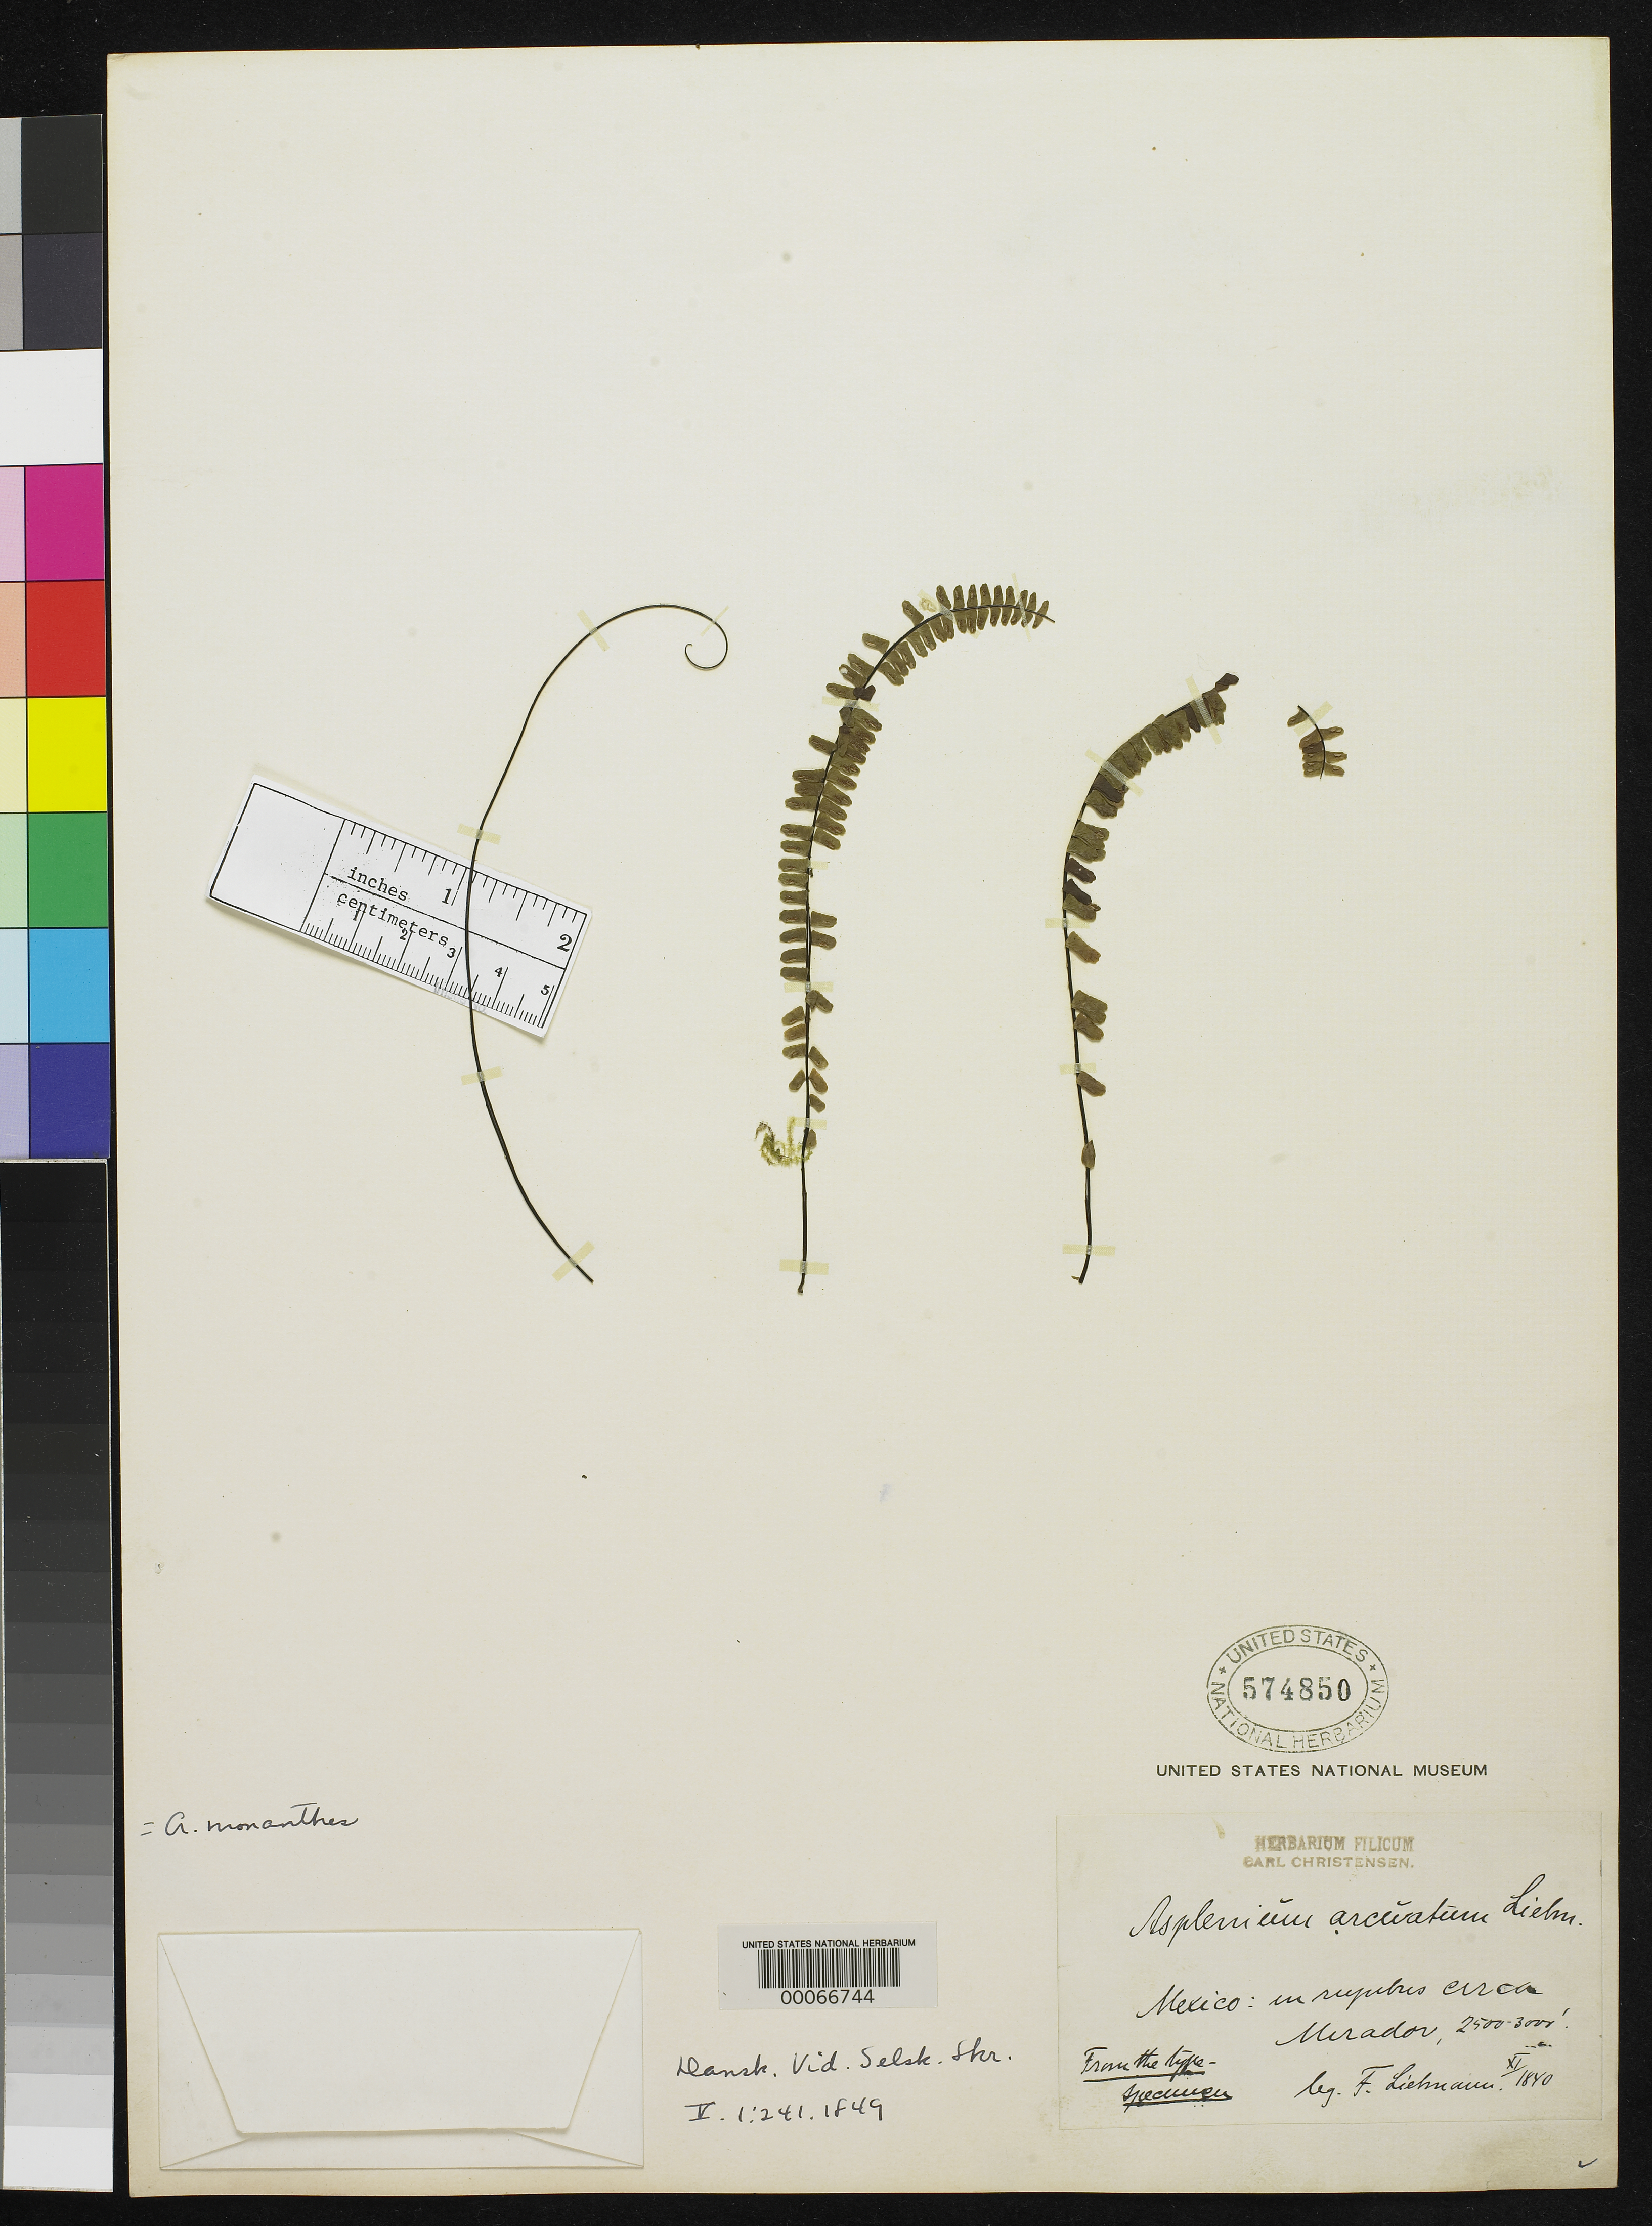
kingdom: Plantae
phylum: Tracheophyta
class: Polypodiopsida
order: Polypodiales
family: Aspleniaceae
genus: Asplenium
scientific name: Asplenium arcuatum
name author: Liebm.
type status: Type Fragment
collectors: F. M. Liebmann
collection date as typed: Nov 1840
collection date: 1840-11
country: Mexico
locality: E of Monserrat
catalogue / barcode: US 574850